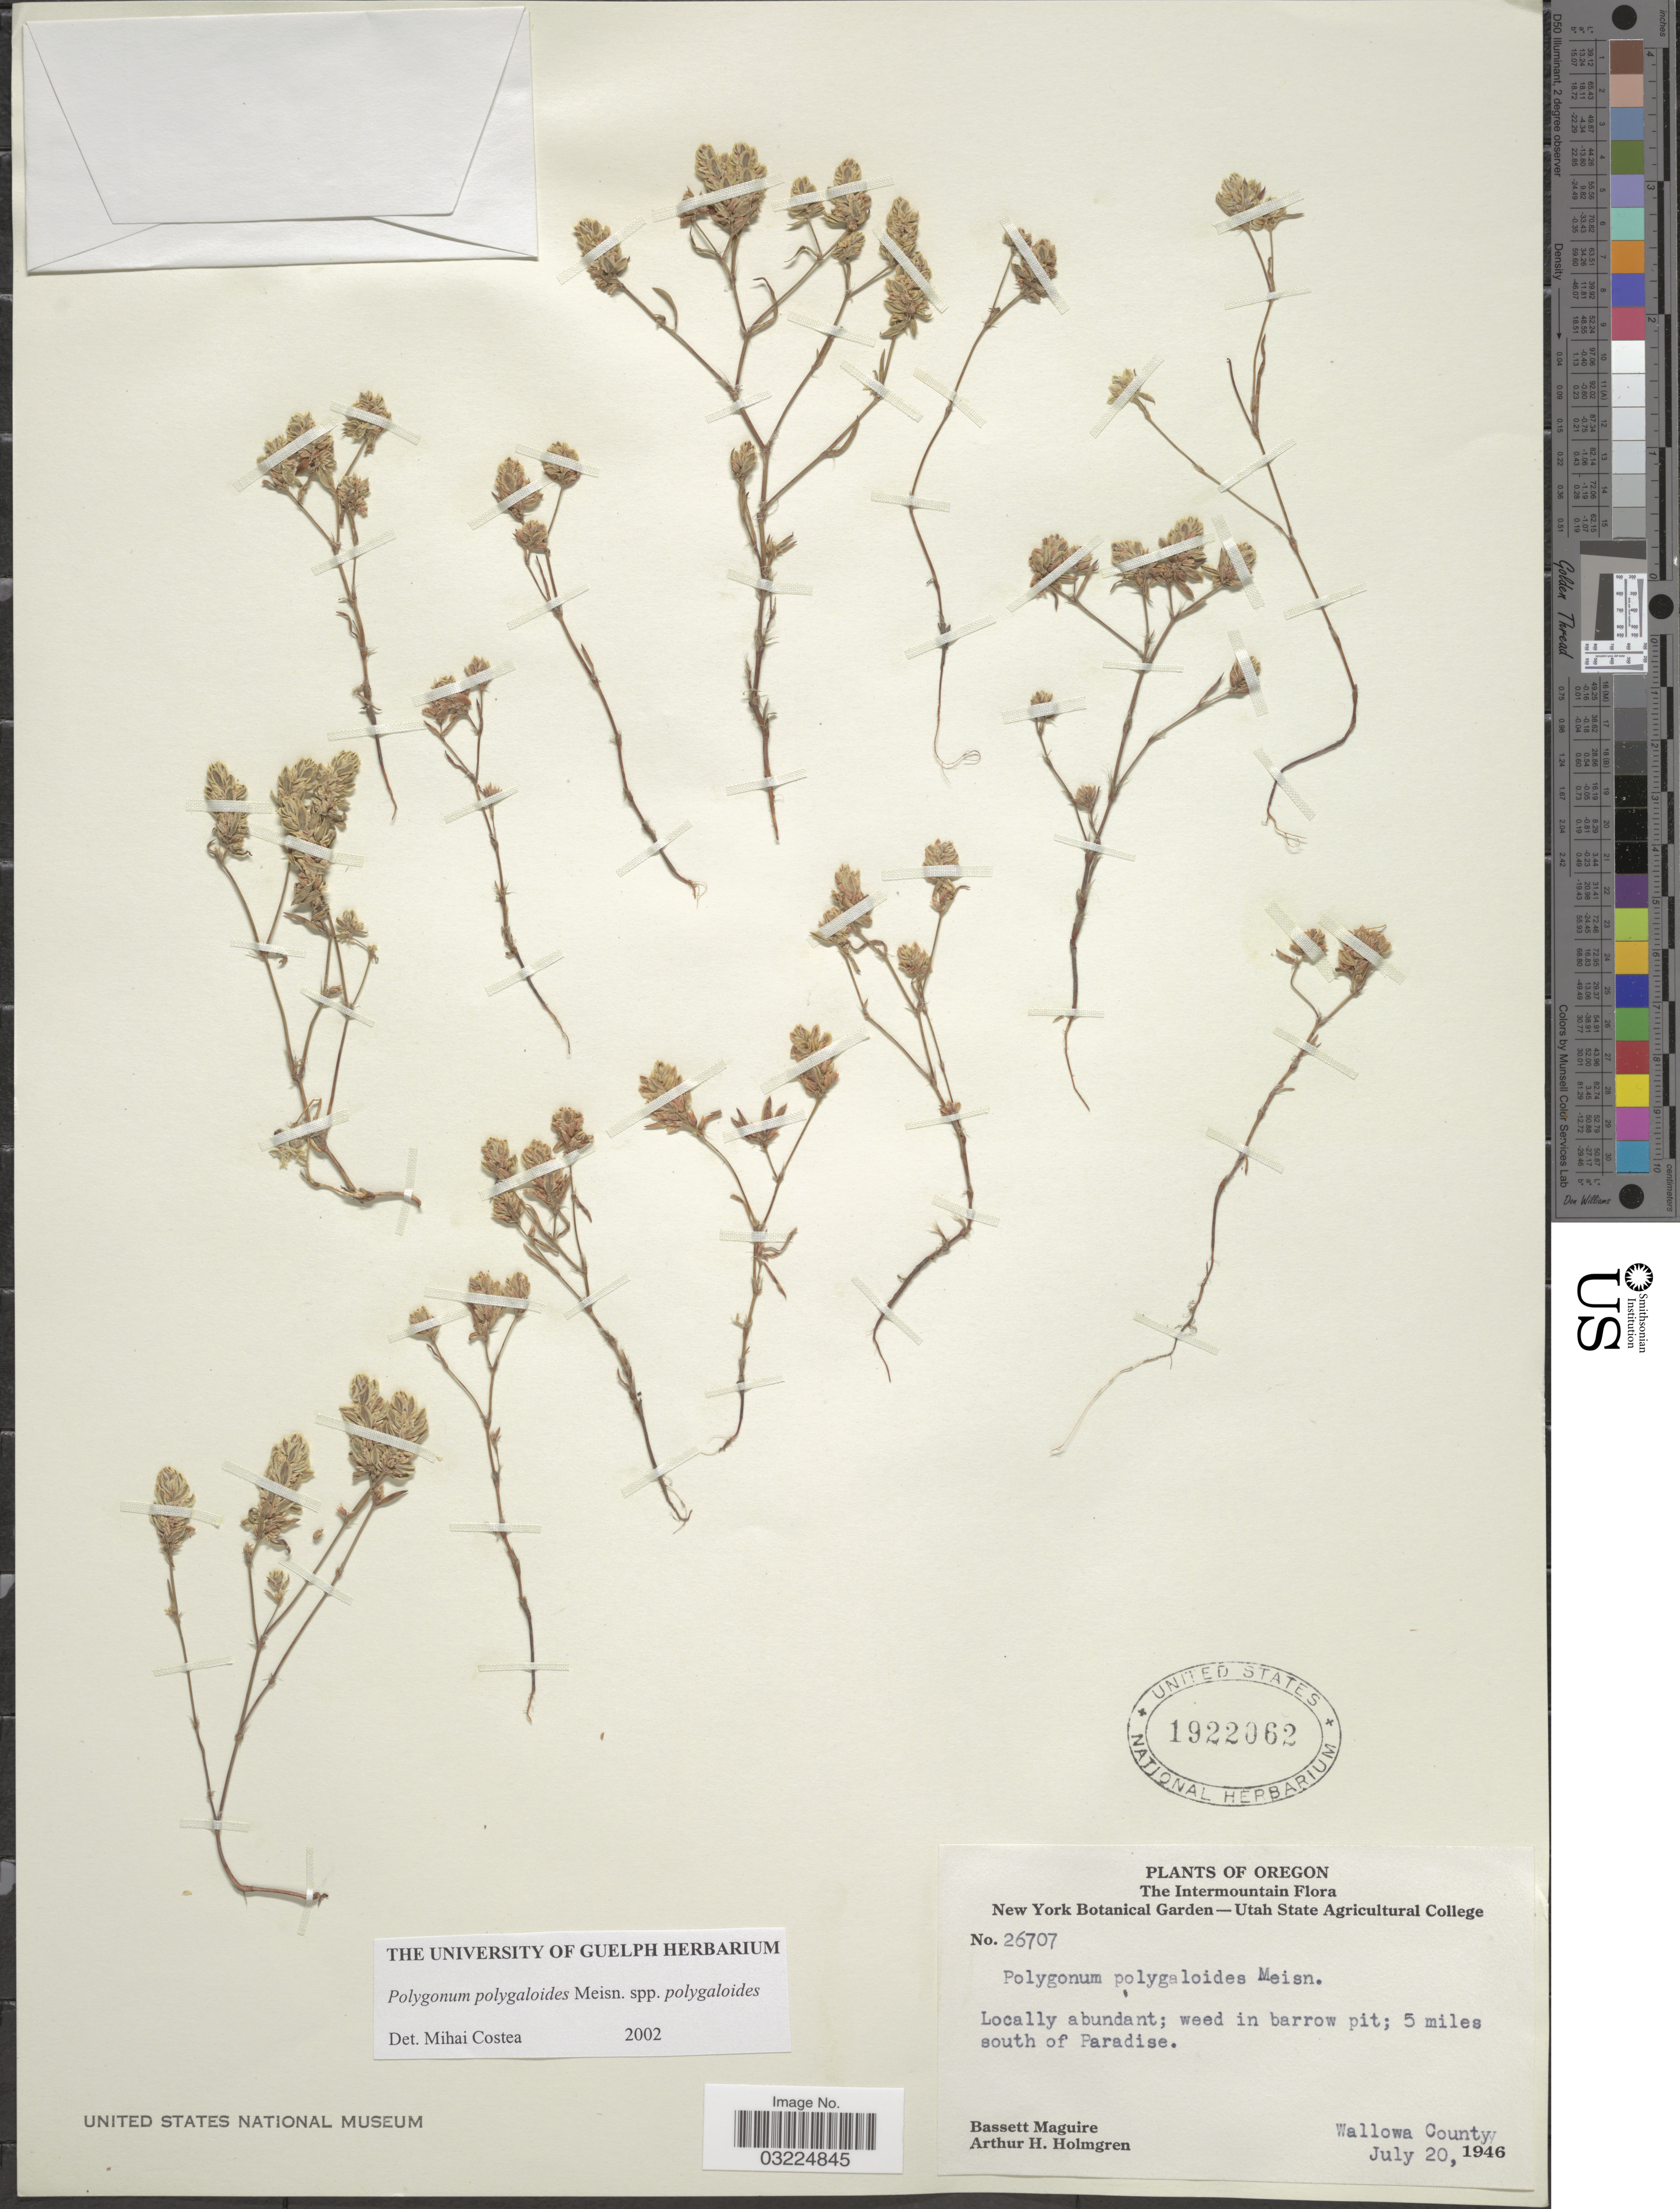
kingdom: Plantae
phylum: Tracheophyta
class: Magnoliopsida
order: Caryophyllales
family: Polygonaceae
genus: Polygonum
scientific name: Polygonum polygaloides subsp. polygaloides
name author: Meisn.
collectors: B. Maguire & A. H. Holmgren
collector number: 26707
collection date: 1946-07-20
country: United States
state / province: Oregon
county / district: Wallowa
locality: Intermountain. 5 miles south of Paradise. Wallowa County.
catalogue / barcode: US 1922062